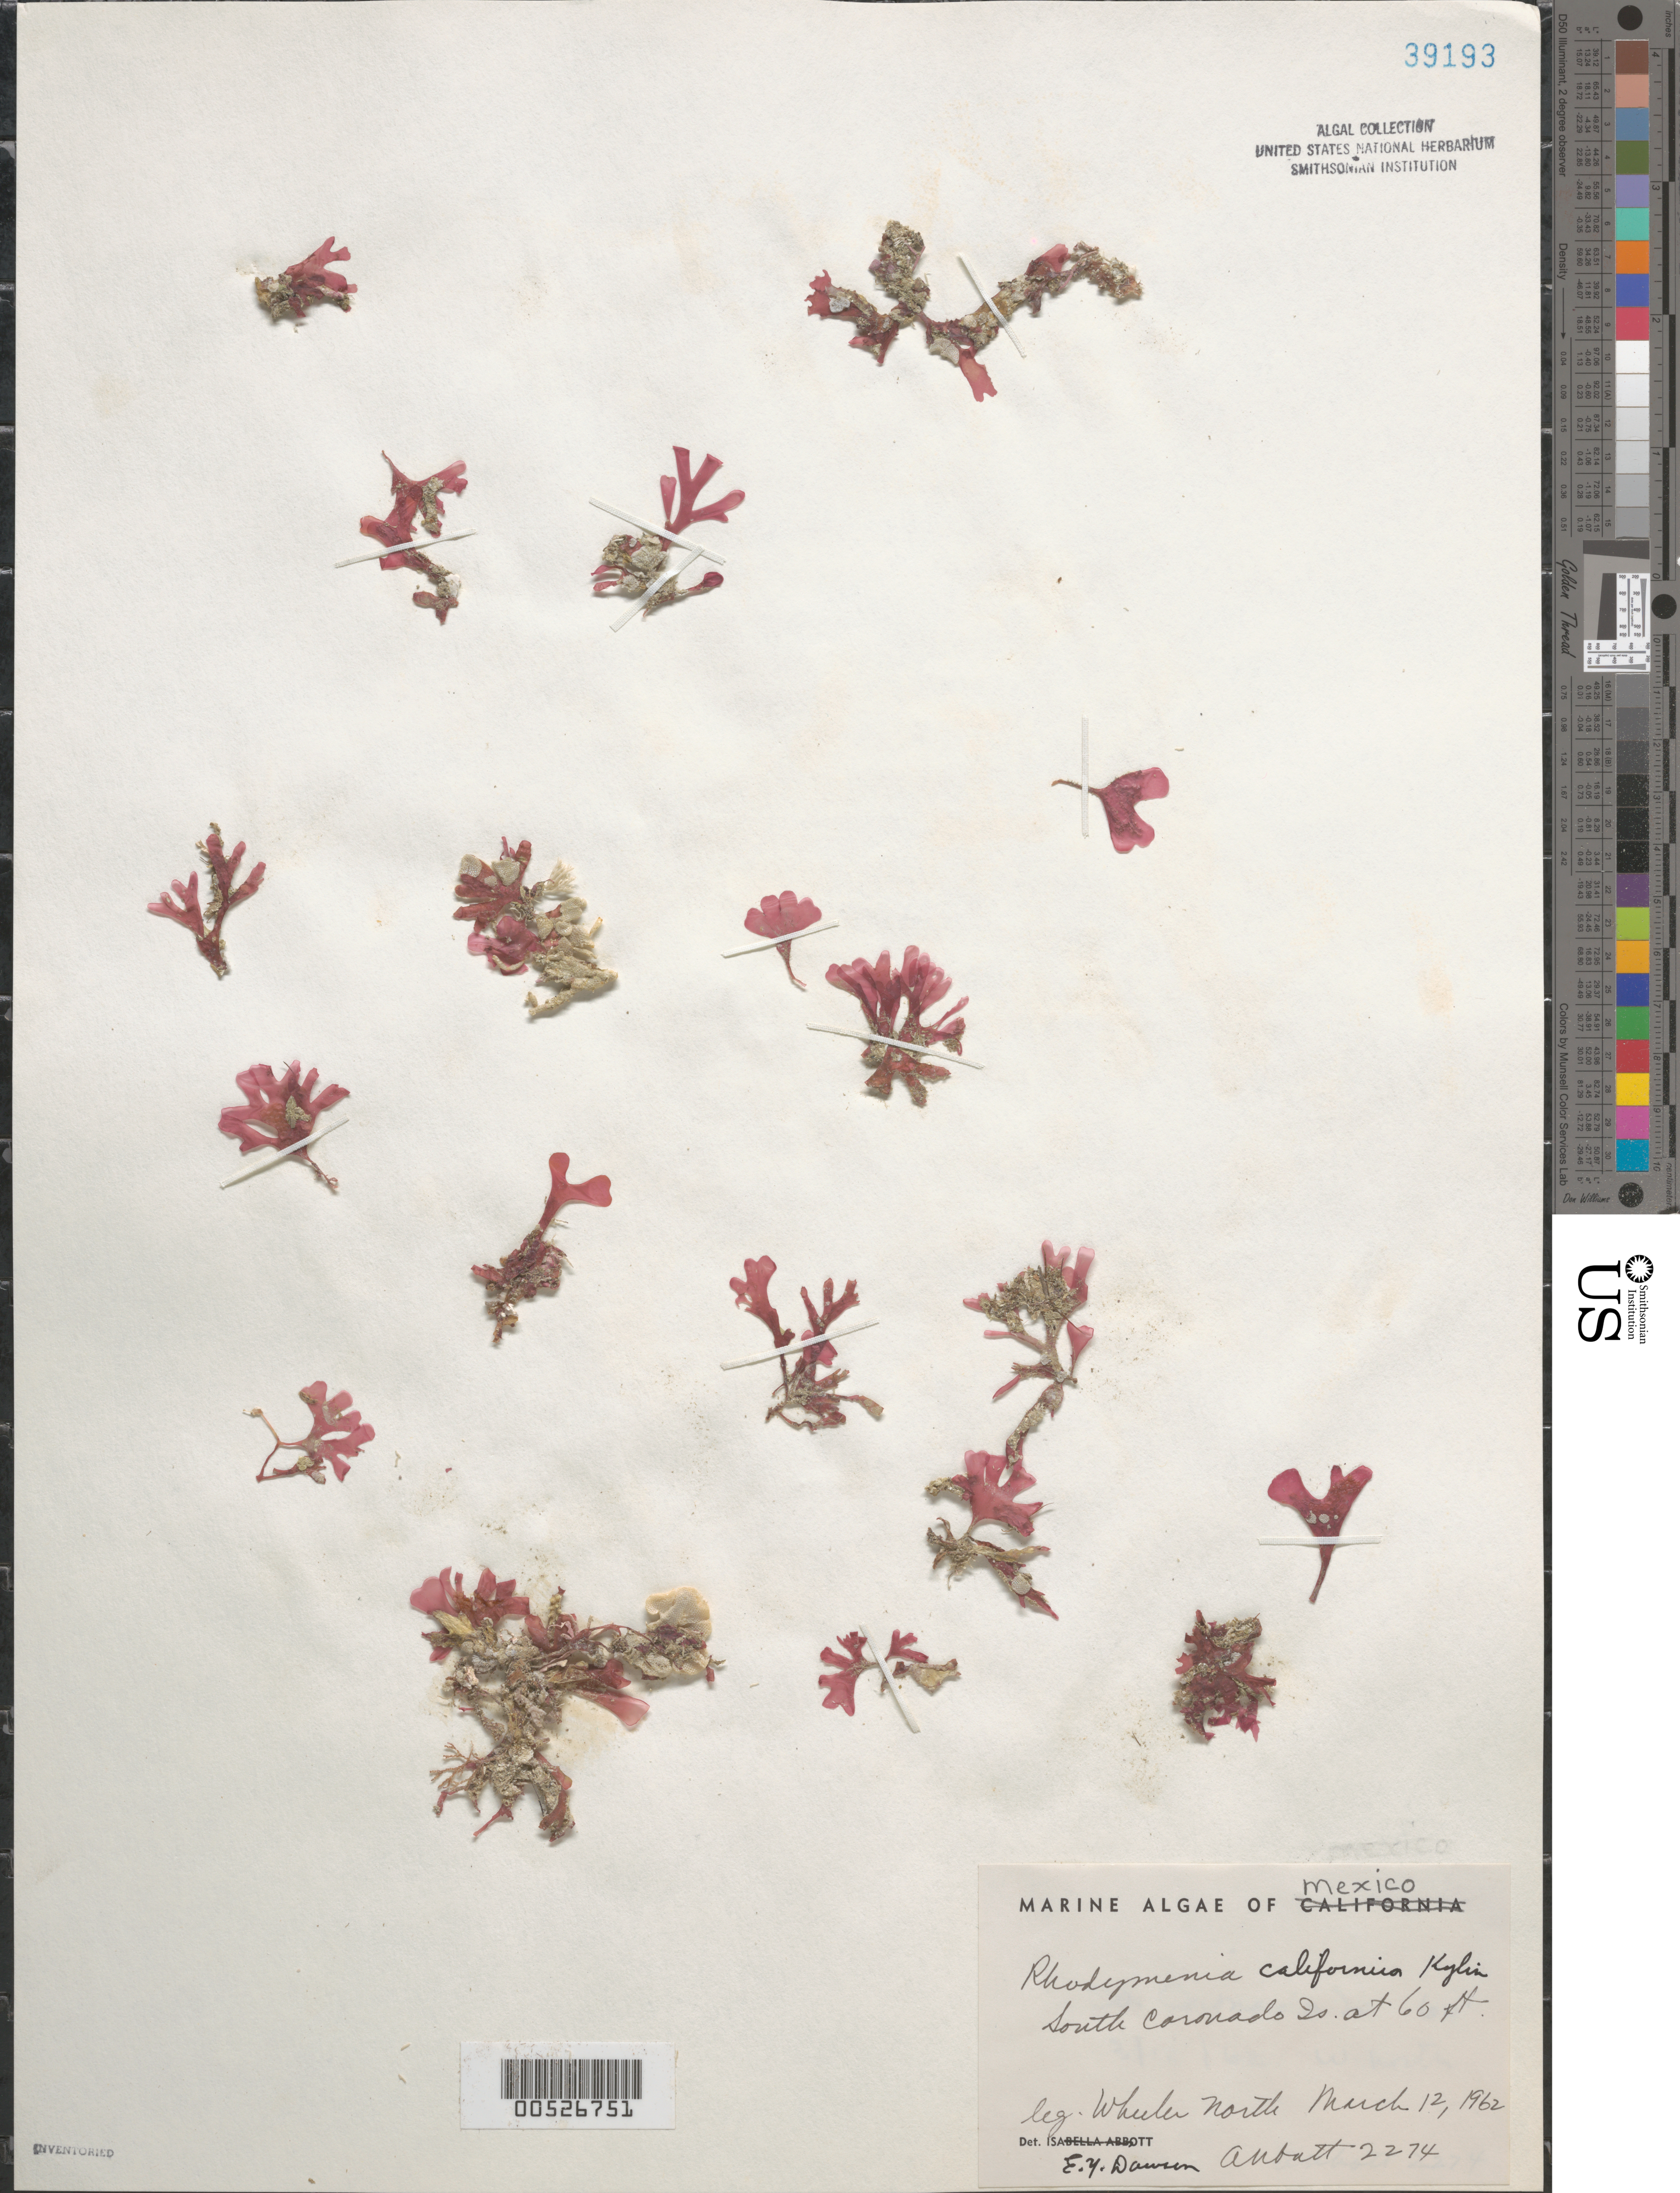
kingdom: Plantae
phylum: Rhodophyta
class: Florideophyceae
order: Rhodymeniales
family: Rhodymeniaceae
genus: Rhodymenia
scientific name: Rhodymenia californica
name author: Kylin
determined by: Dawson, E. Y.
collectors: W. North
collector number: IAA 2274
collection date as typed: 12 May 1962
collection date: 1962-05-12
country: Mexico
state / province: Baja California Norte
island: Isla Coronado del Sur (South Coronado l.)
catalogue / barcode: US 39193